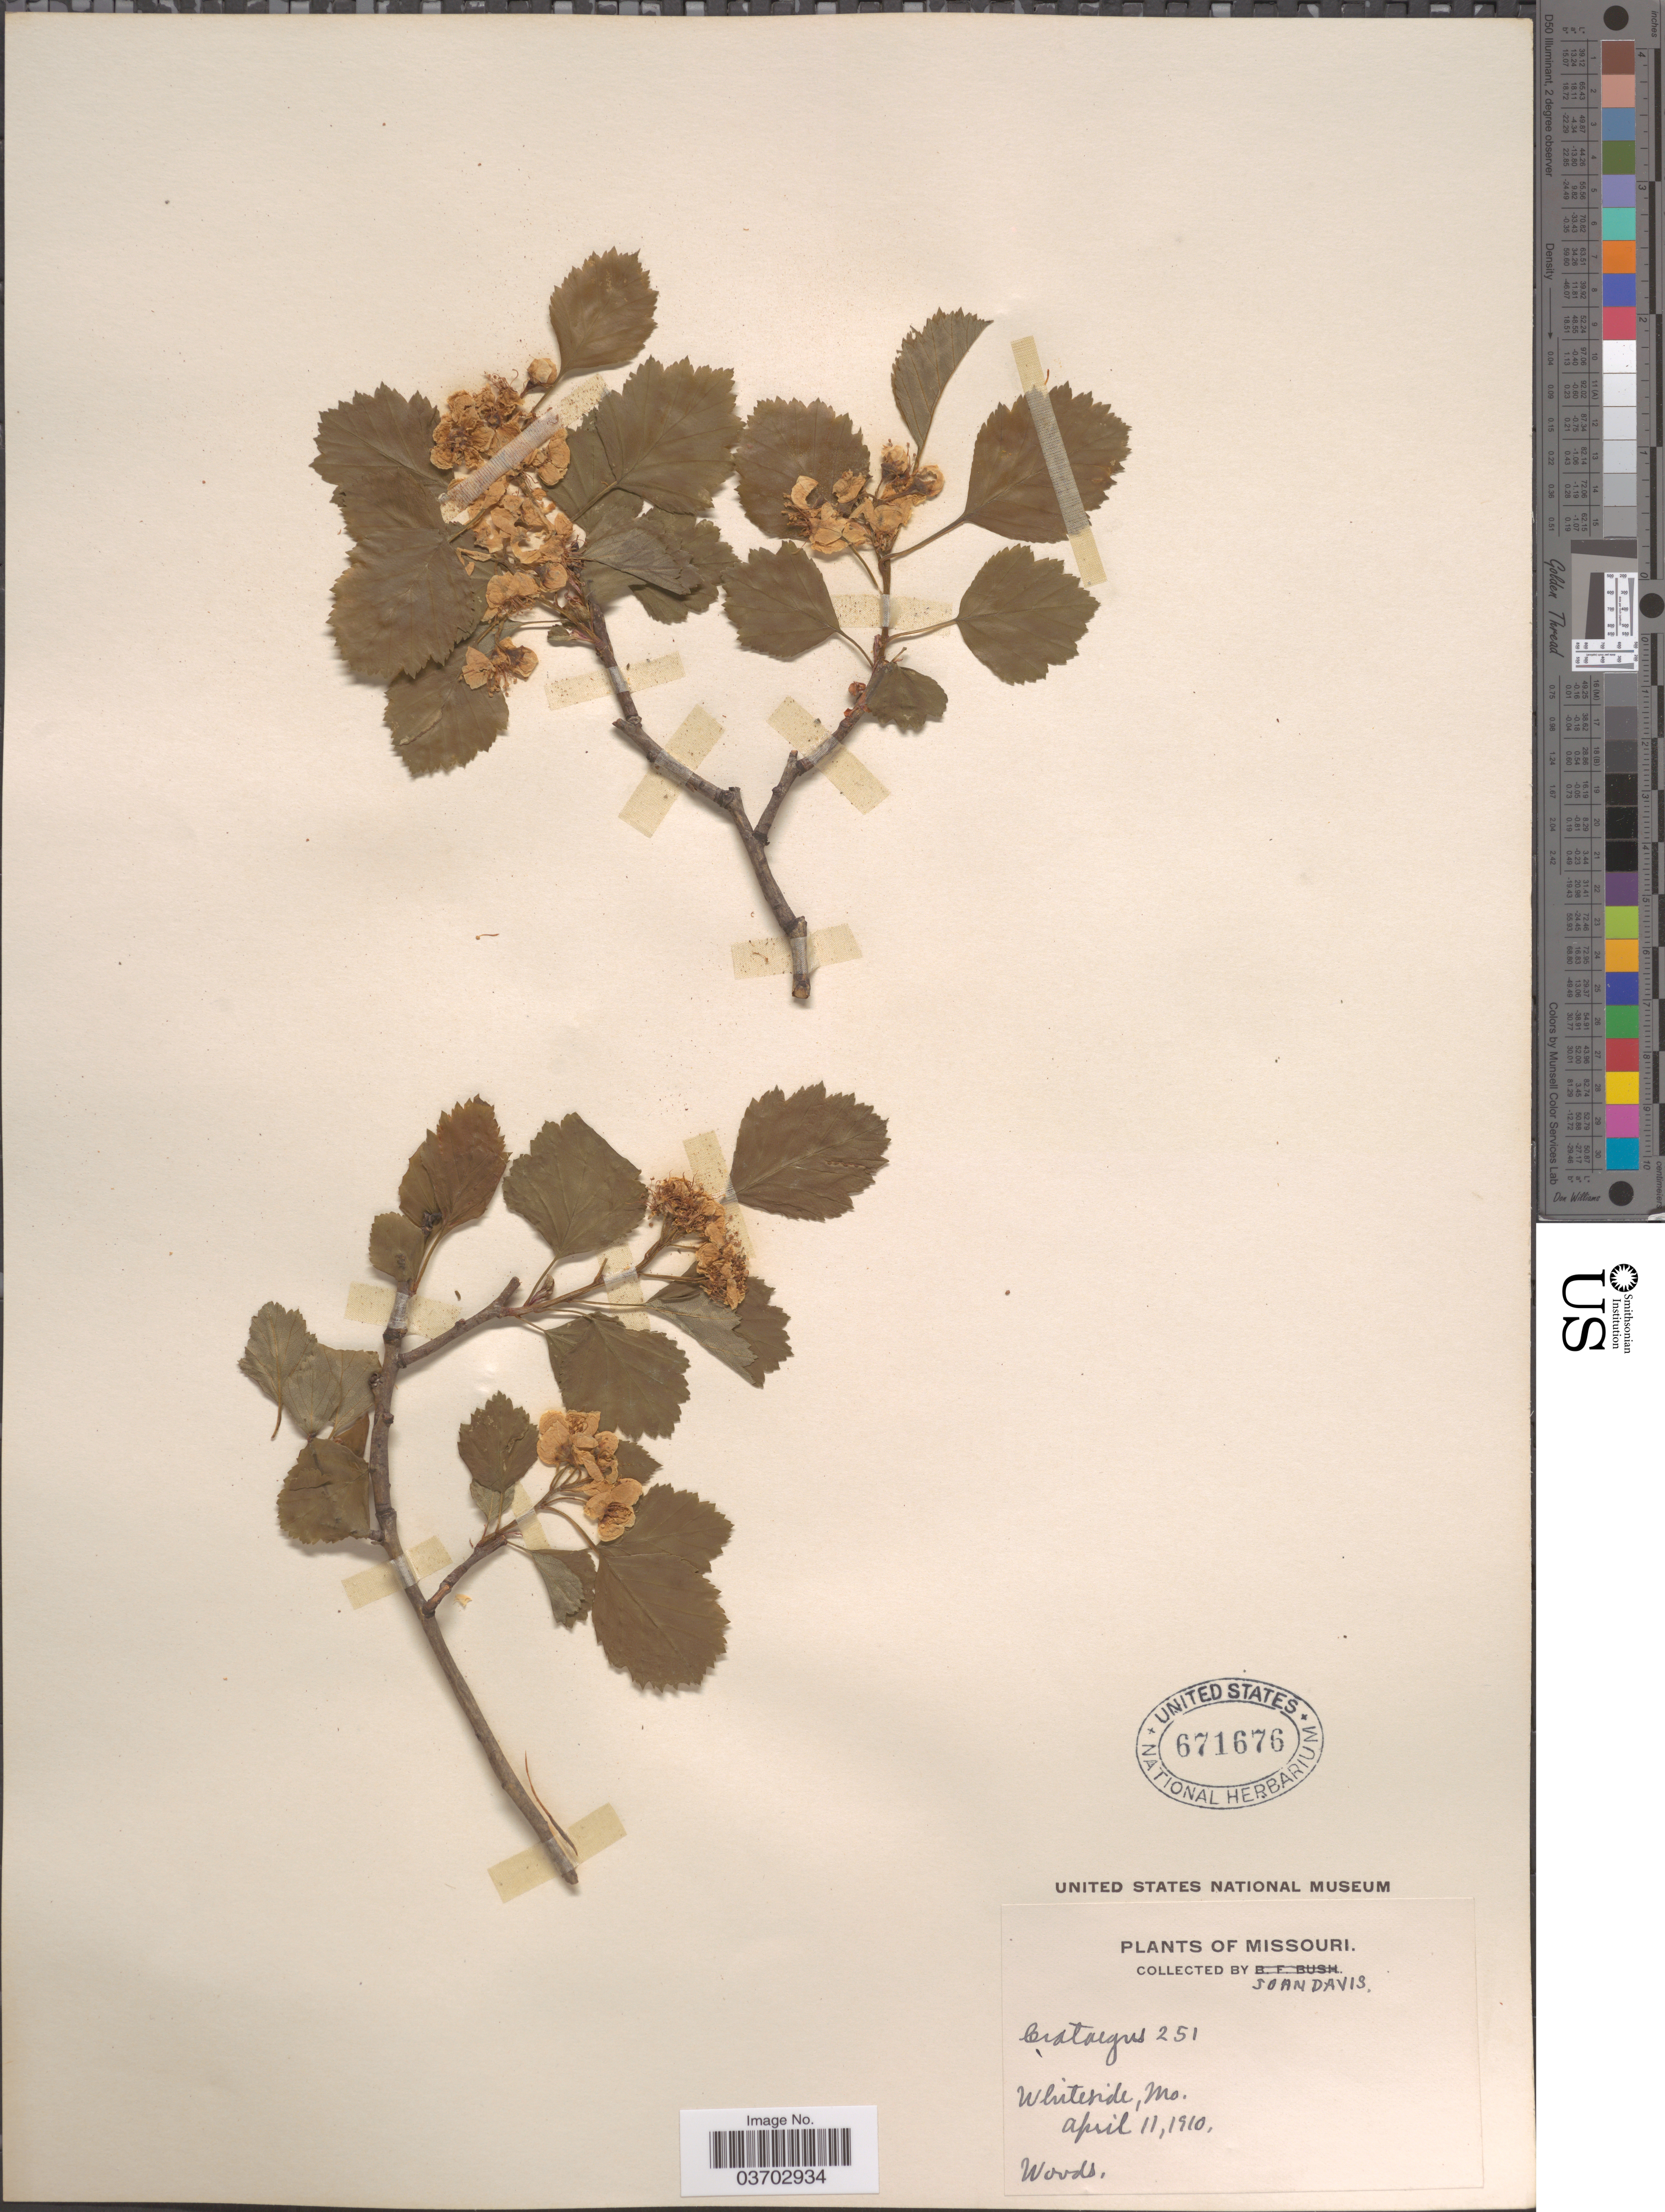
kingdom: Plantae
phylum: Tracheophyta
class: Magnoliopsida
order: Rosales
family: Rosaceae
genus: Crataegus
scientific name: Crataegus sp.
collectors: J. Davis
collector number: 251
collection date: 1910-04-11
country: United States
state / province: Missouri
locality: Whiteside.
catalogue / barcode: US 671676